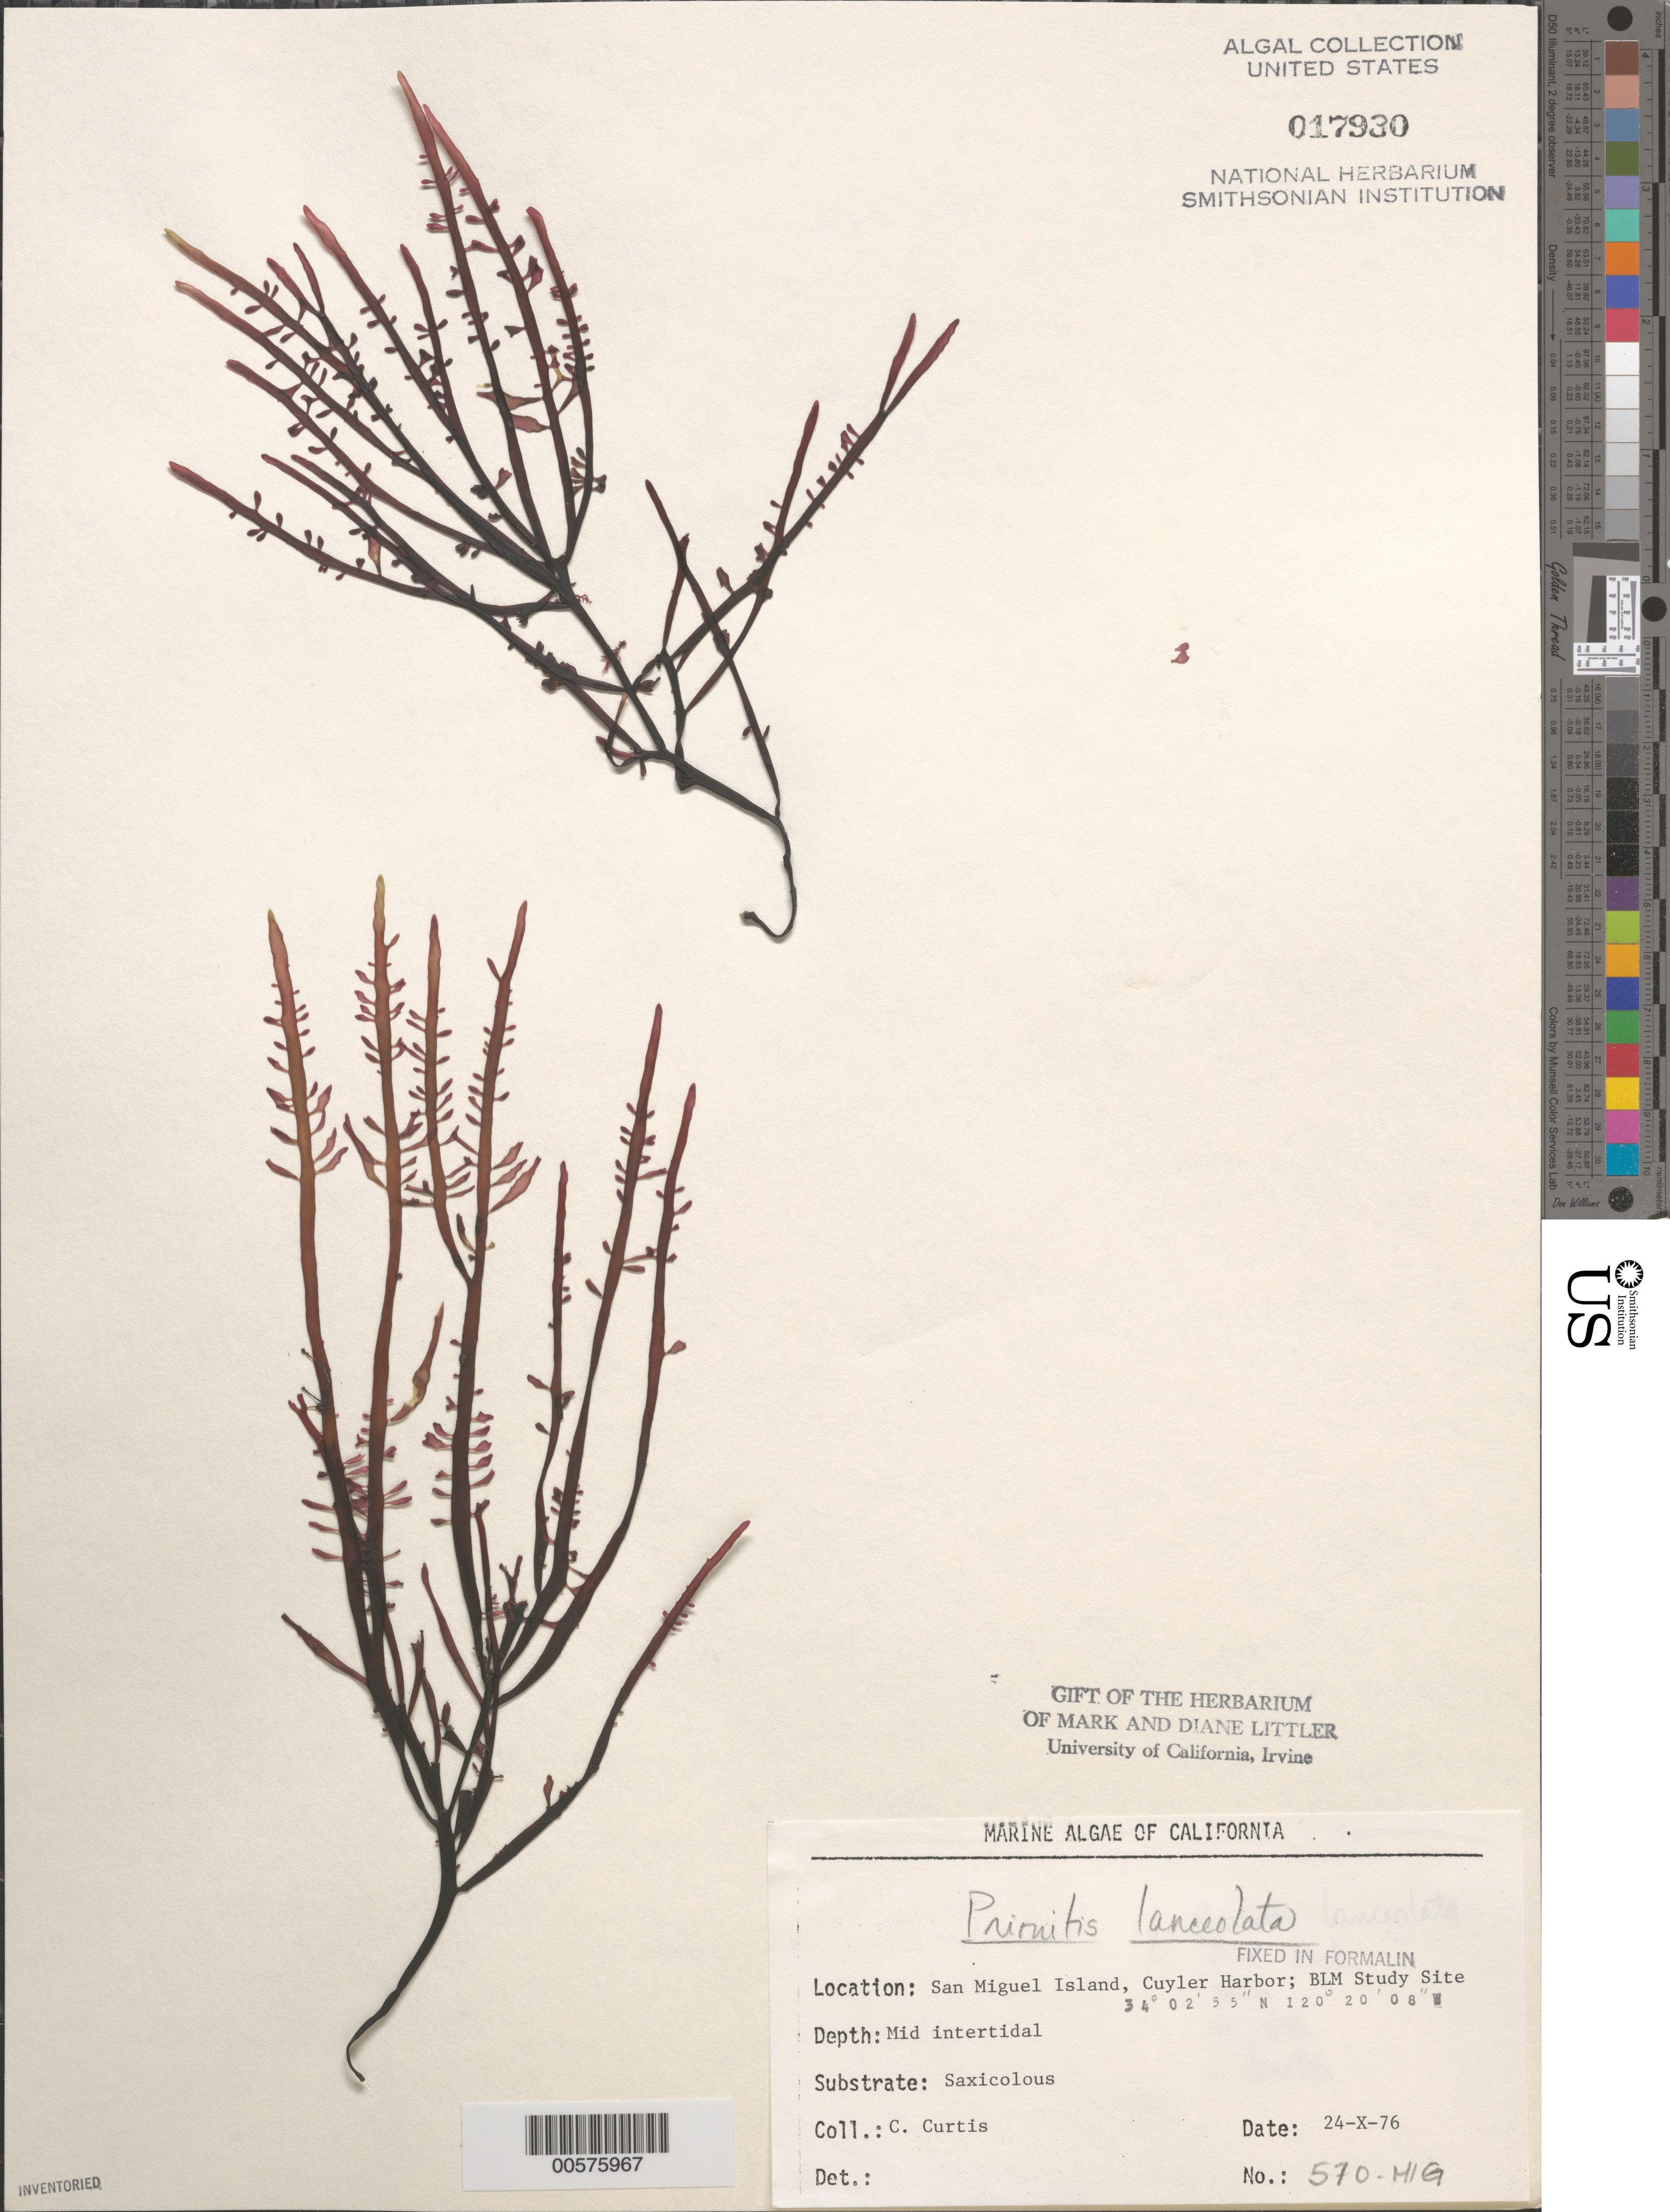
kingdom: Plantae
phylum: Rhodophyta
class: Florideophyceae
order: Cryptonemiales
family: Cryptonemiaceae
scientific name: Prionitis lanceolata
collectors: C. Curtis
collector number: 570-mig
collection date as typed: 24 Oct 1976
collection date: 1976-10-24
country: United States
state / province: California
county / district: Santa Barbara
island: San Miguel Island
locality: Cuyler Harbor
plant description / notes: BLM-SOCALBIGHT Rocky Intertidal Survey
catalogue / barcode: US 17930